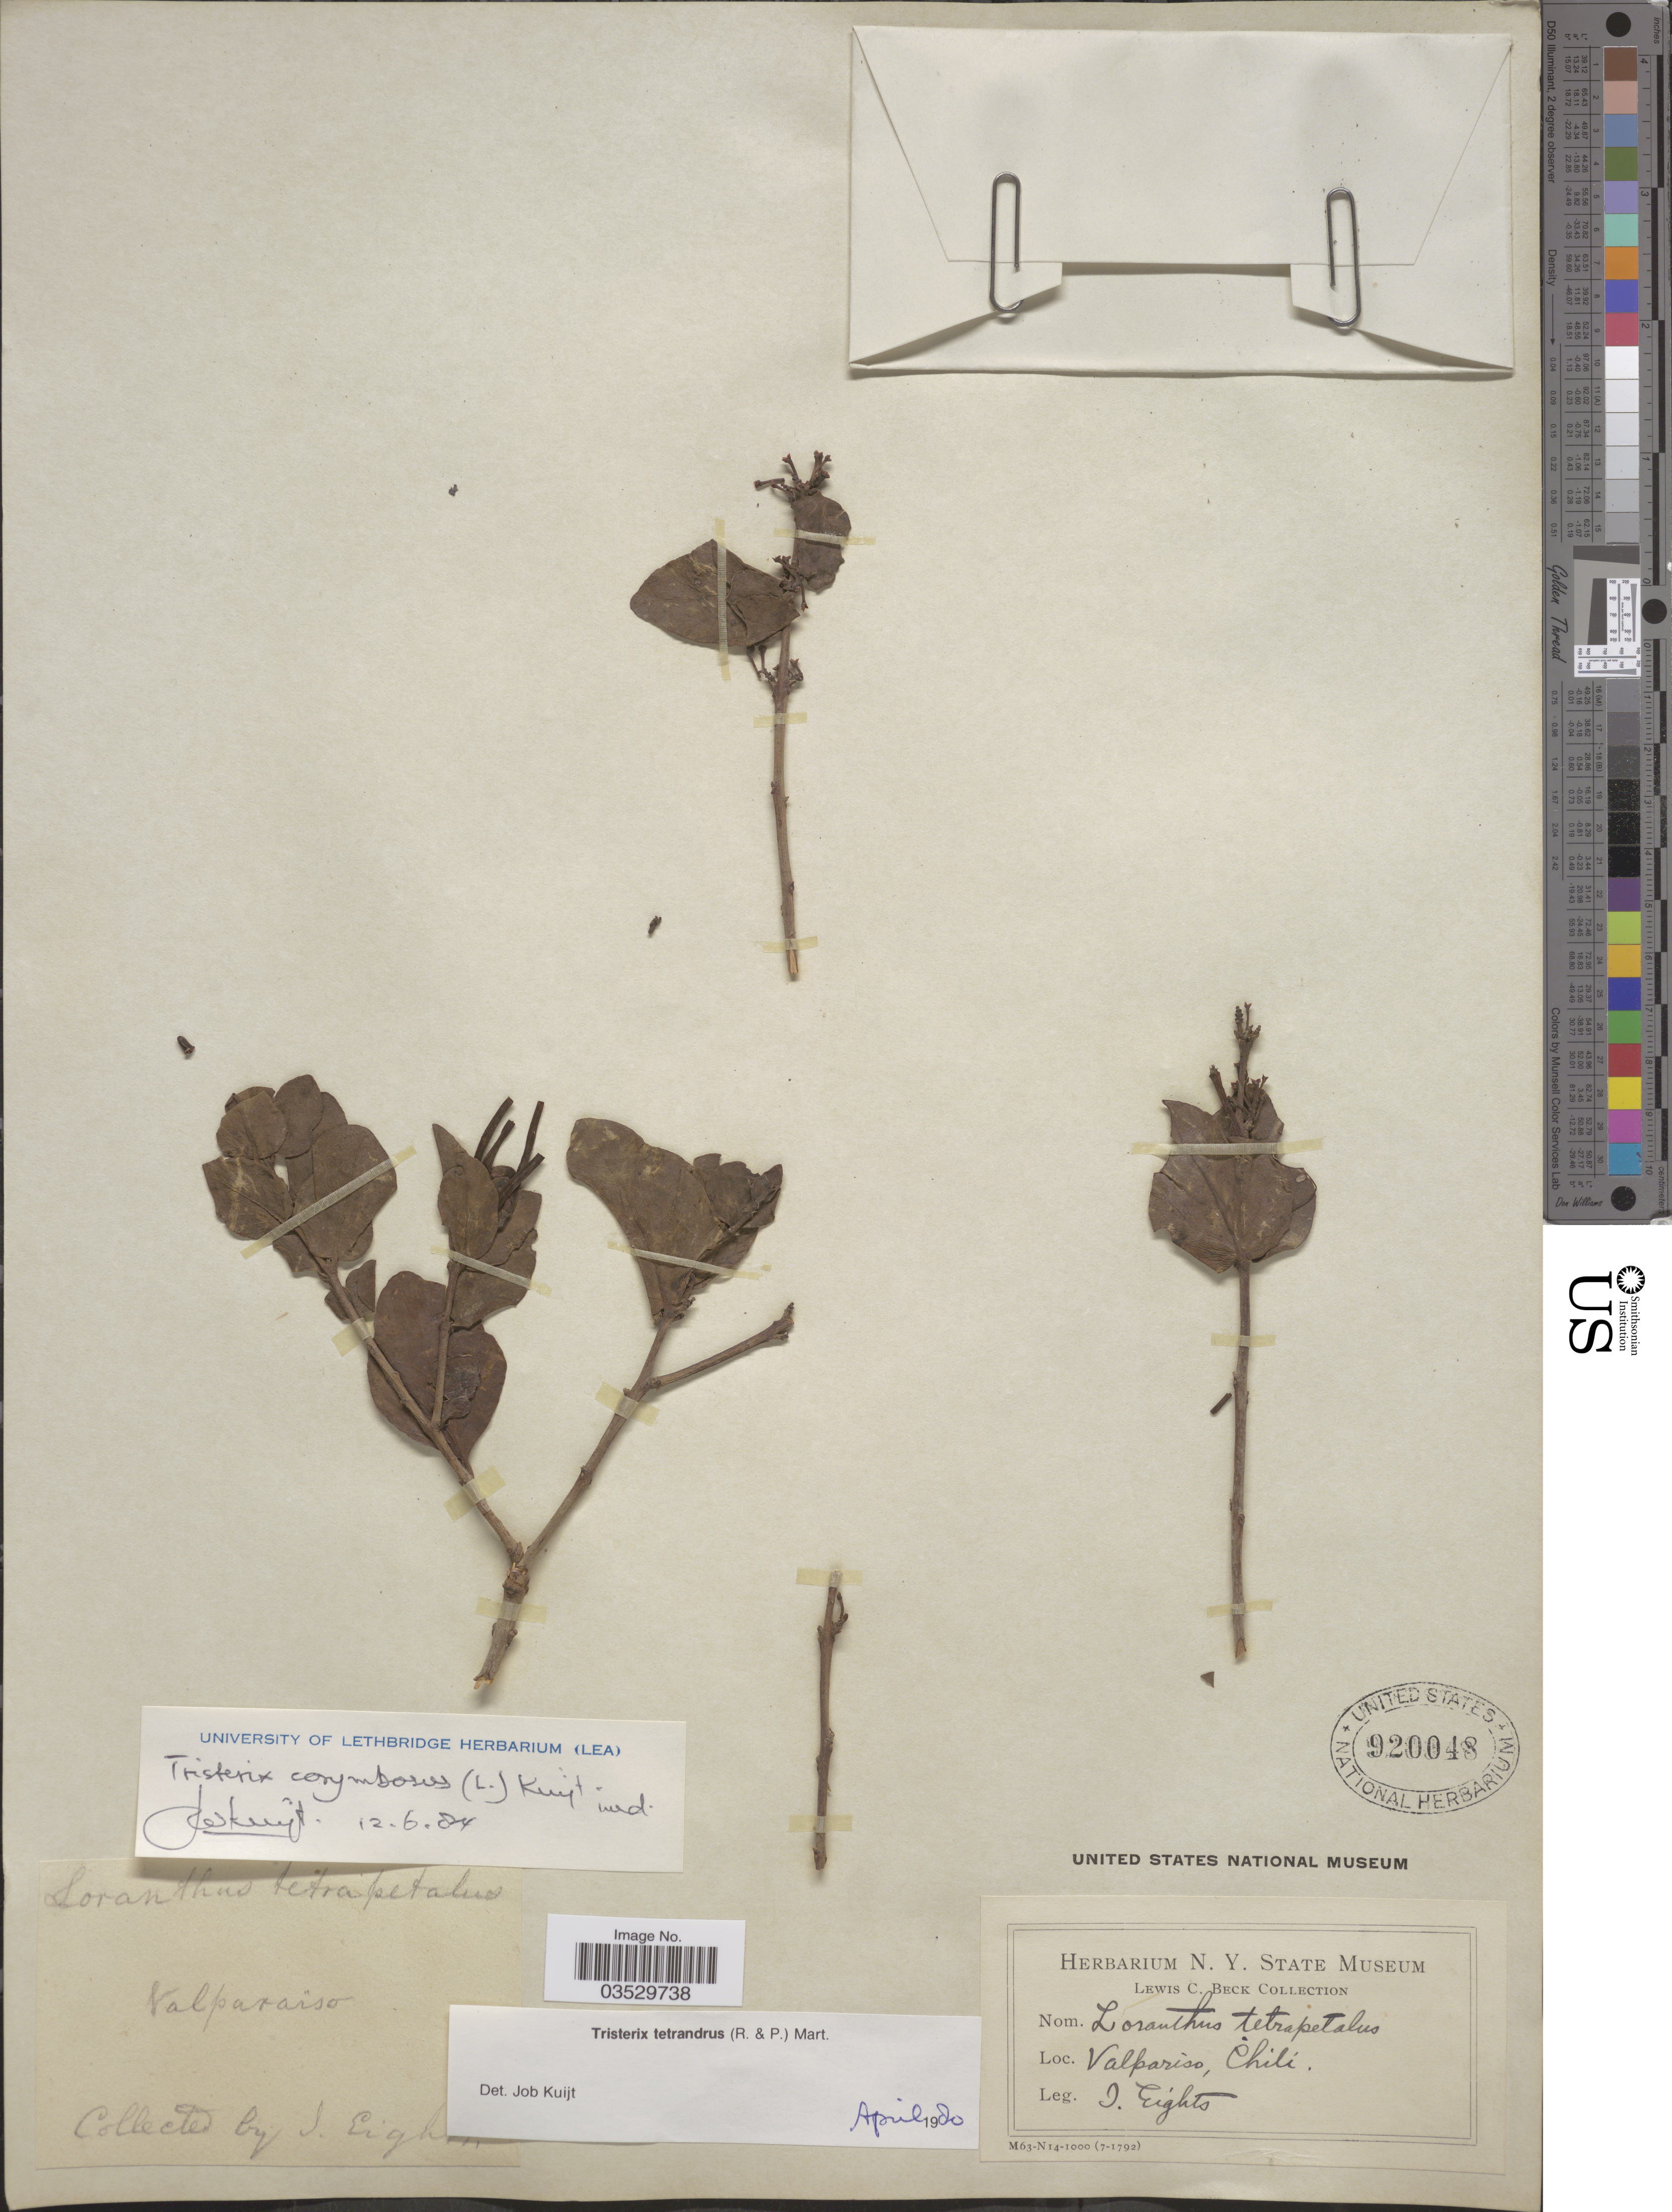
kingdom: Plantae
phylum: Tracheophyta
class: Magnoliopsida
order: Santalales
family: Loranthaceae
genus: Tristerix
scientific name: Tristerix corymbosus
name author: (L.) Kuijt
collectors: I. Eights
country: Chile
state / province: Valparaíso (V)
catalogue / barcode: US 920048